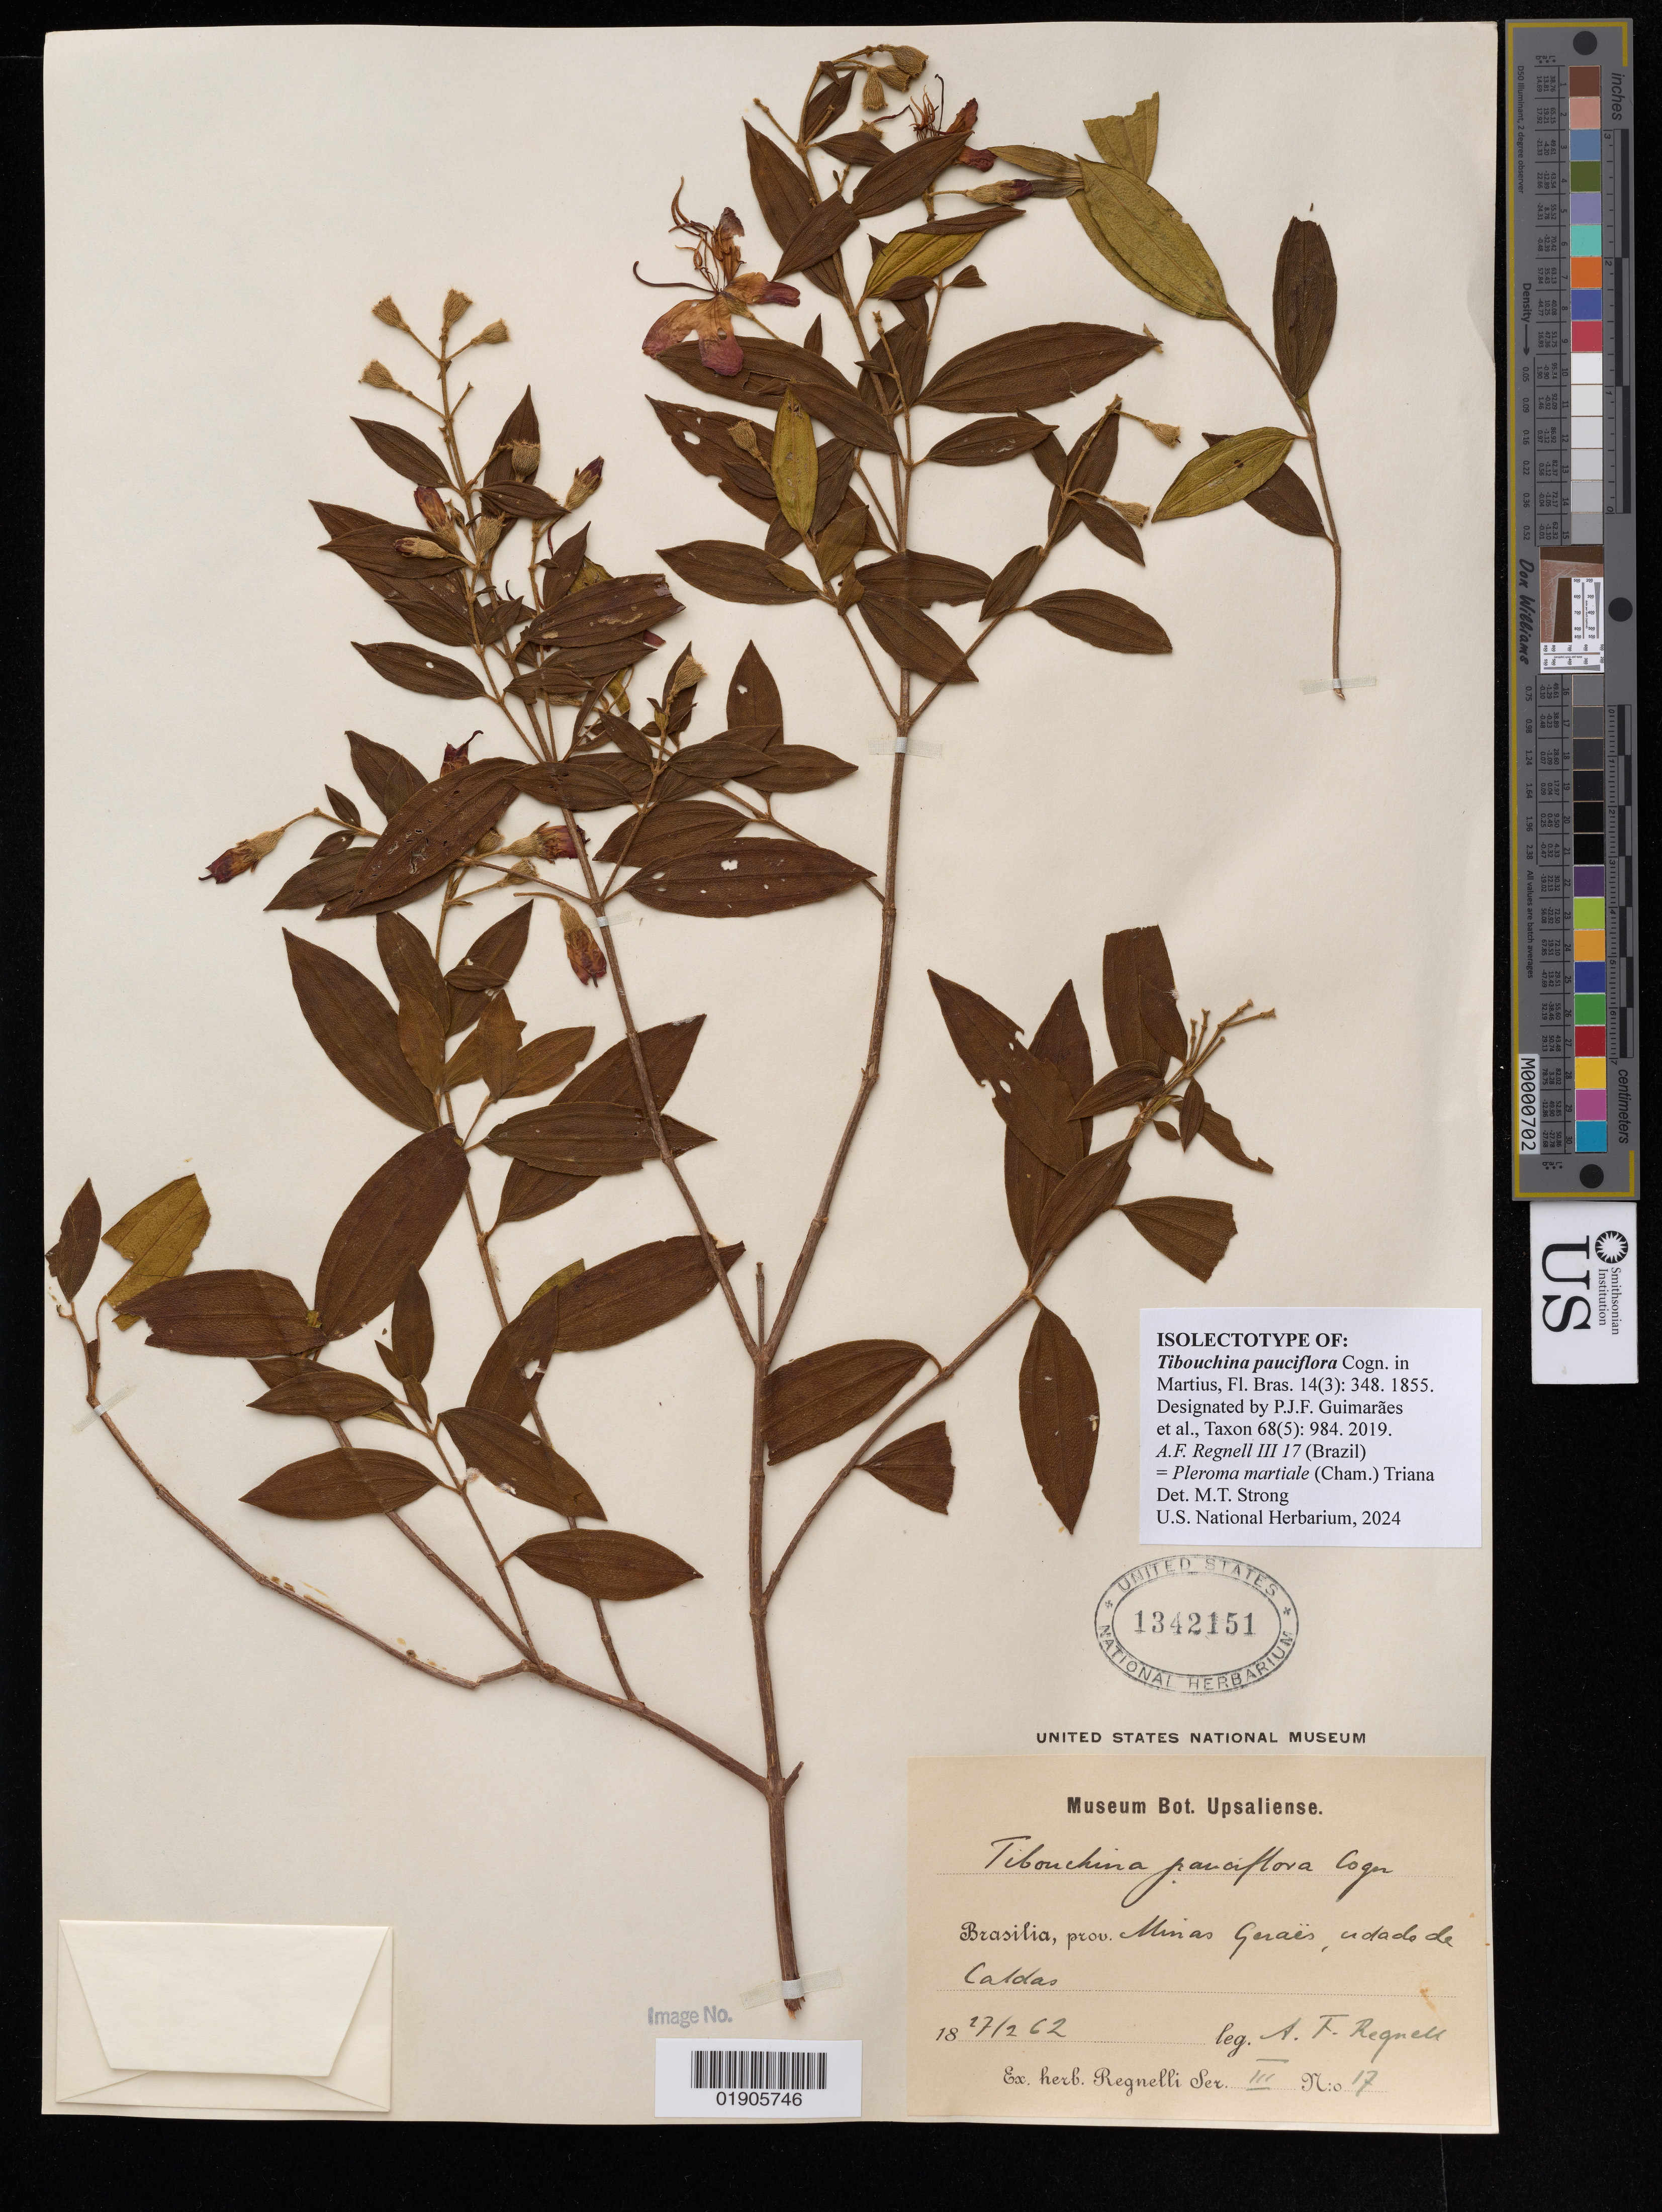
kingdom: Plantae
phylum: Tracheophyta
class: Magnoliopsida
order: Myrtales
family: Melastomataceae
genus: Tibouchina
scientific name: Tibouchina pauciflora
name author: Cogn.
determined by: Strong, Mark T., (BOT), Smithsonian Institution - National Museum of Natural History (UNITED STATES)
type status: Isolectotype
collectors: A. Regnell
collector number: III 17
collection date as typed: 18 27/2 62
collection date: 1862-02-27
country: Brazil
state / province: Minas Gerais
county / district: Caldas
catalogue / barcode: US 1342151